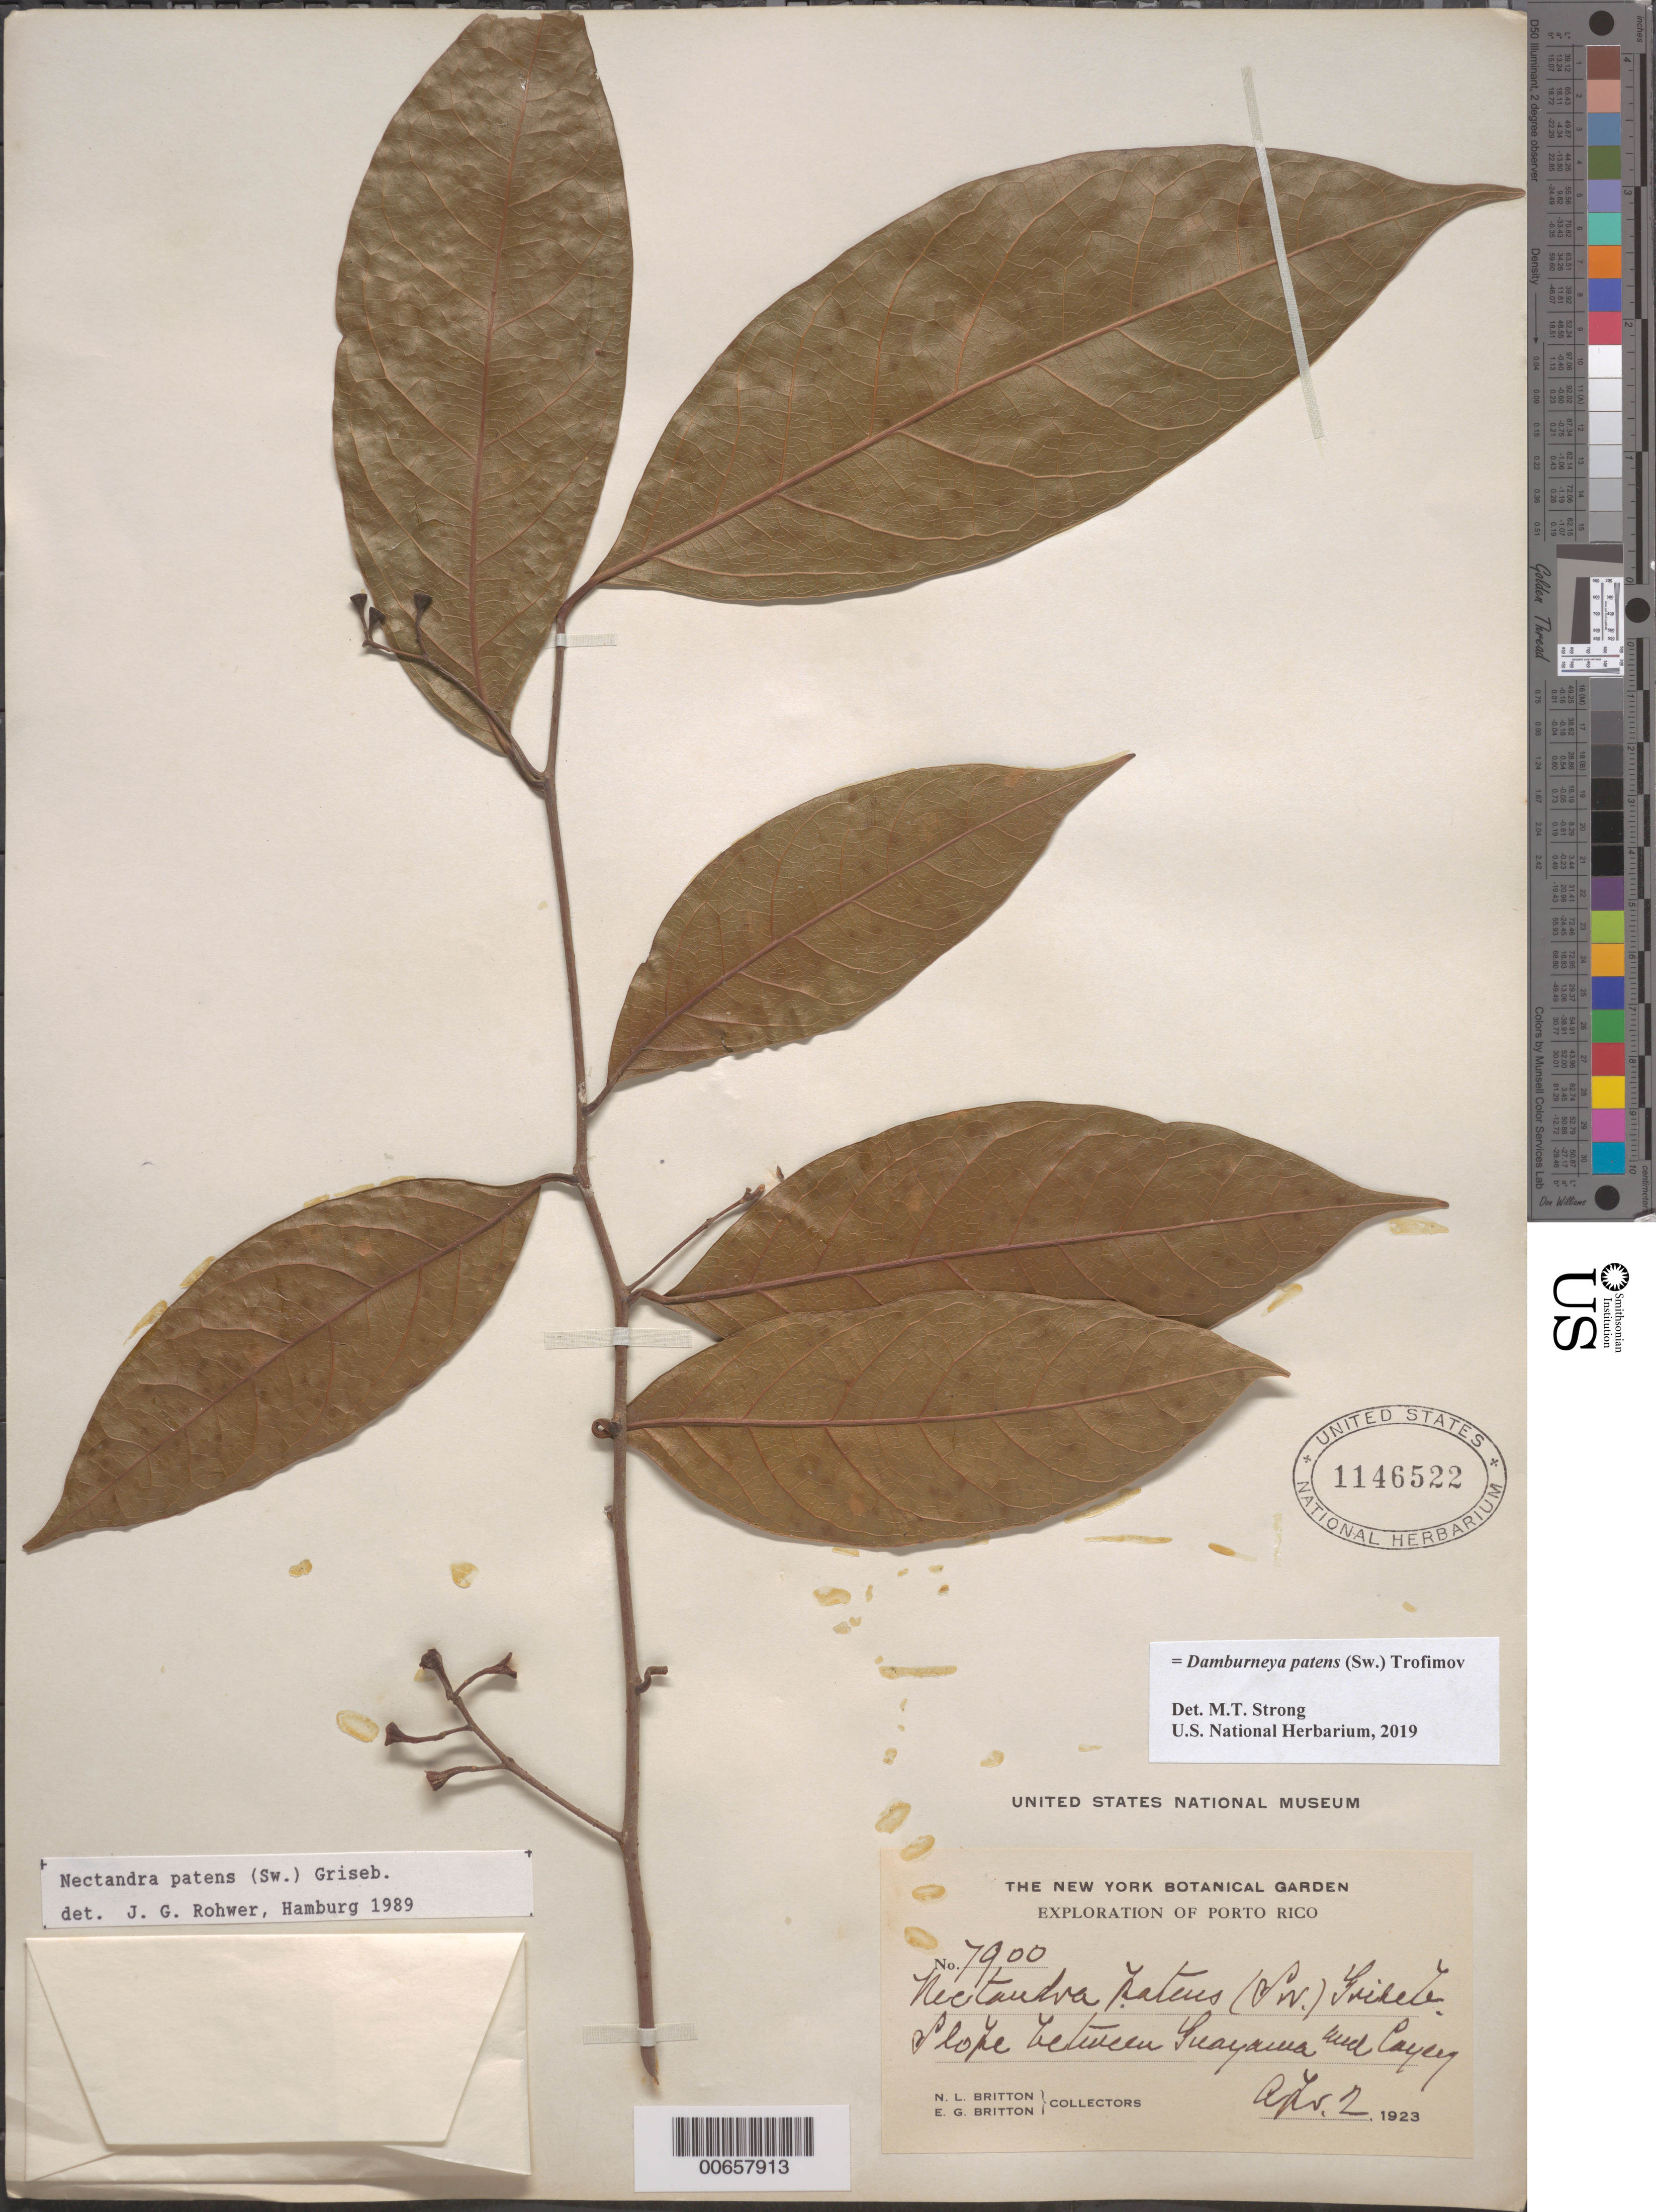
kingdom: Plantae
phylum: Tracheophyta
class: Magnoliopsida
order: Laurales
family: Lauraceae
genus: Damburneya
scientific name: Damburneya patens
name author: (Sw.) Trofimov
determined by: Strong, M. T., (US), Smithsonian Institution - National Museum of Natural History (UNITED STATES)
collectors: N. Britton & E. G. Britton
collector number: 7900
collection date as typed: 02 Apr 1923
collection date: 1923-04-02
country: Puerto Rico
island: Greater Antilles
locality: Guayana and Cayey, slope btw.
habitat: Slope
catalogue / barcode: US 1146522